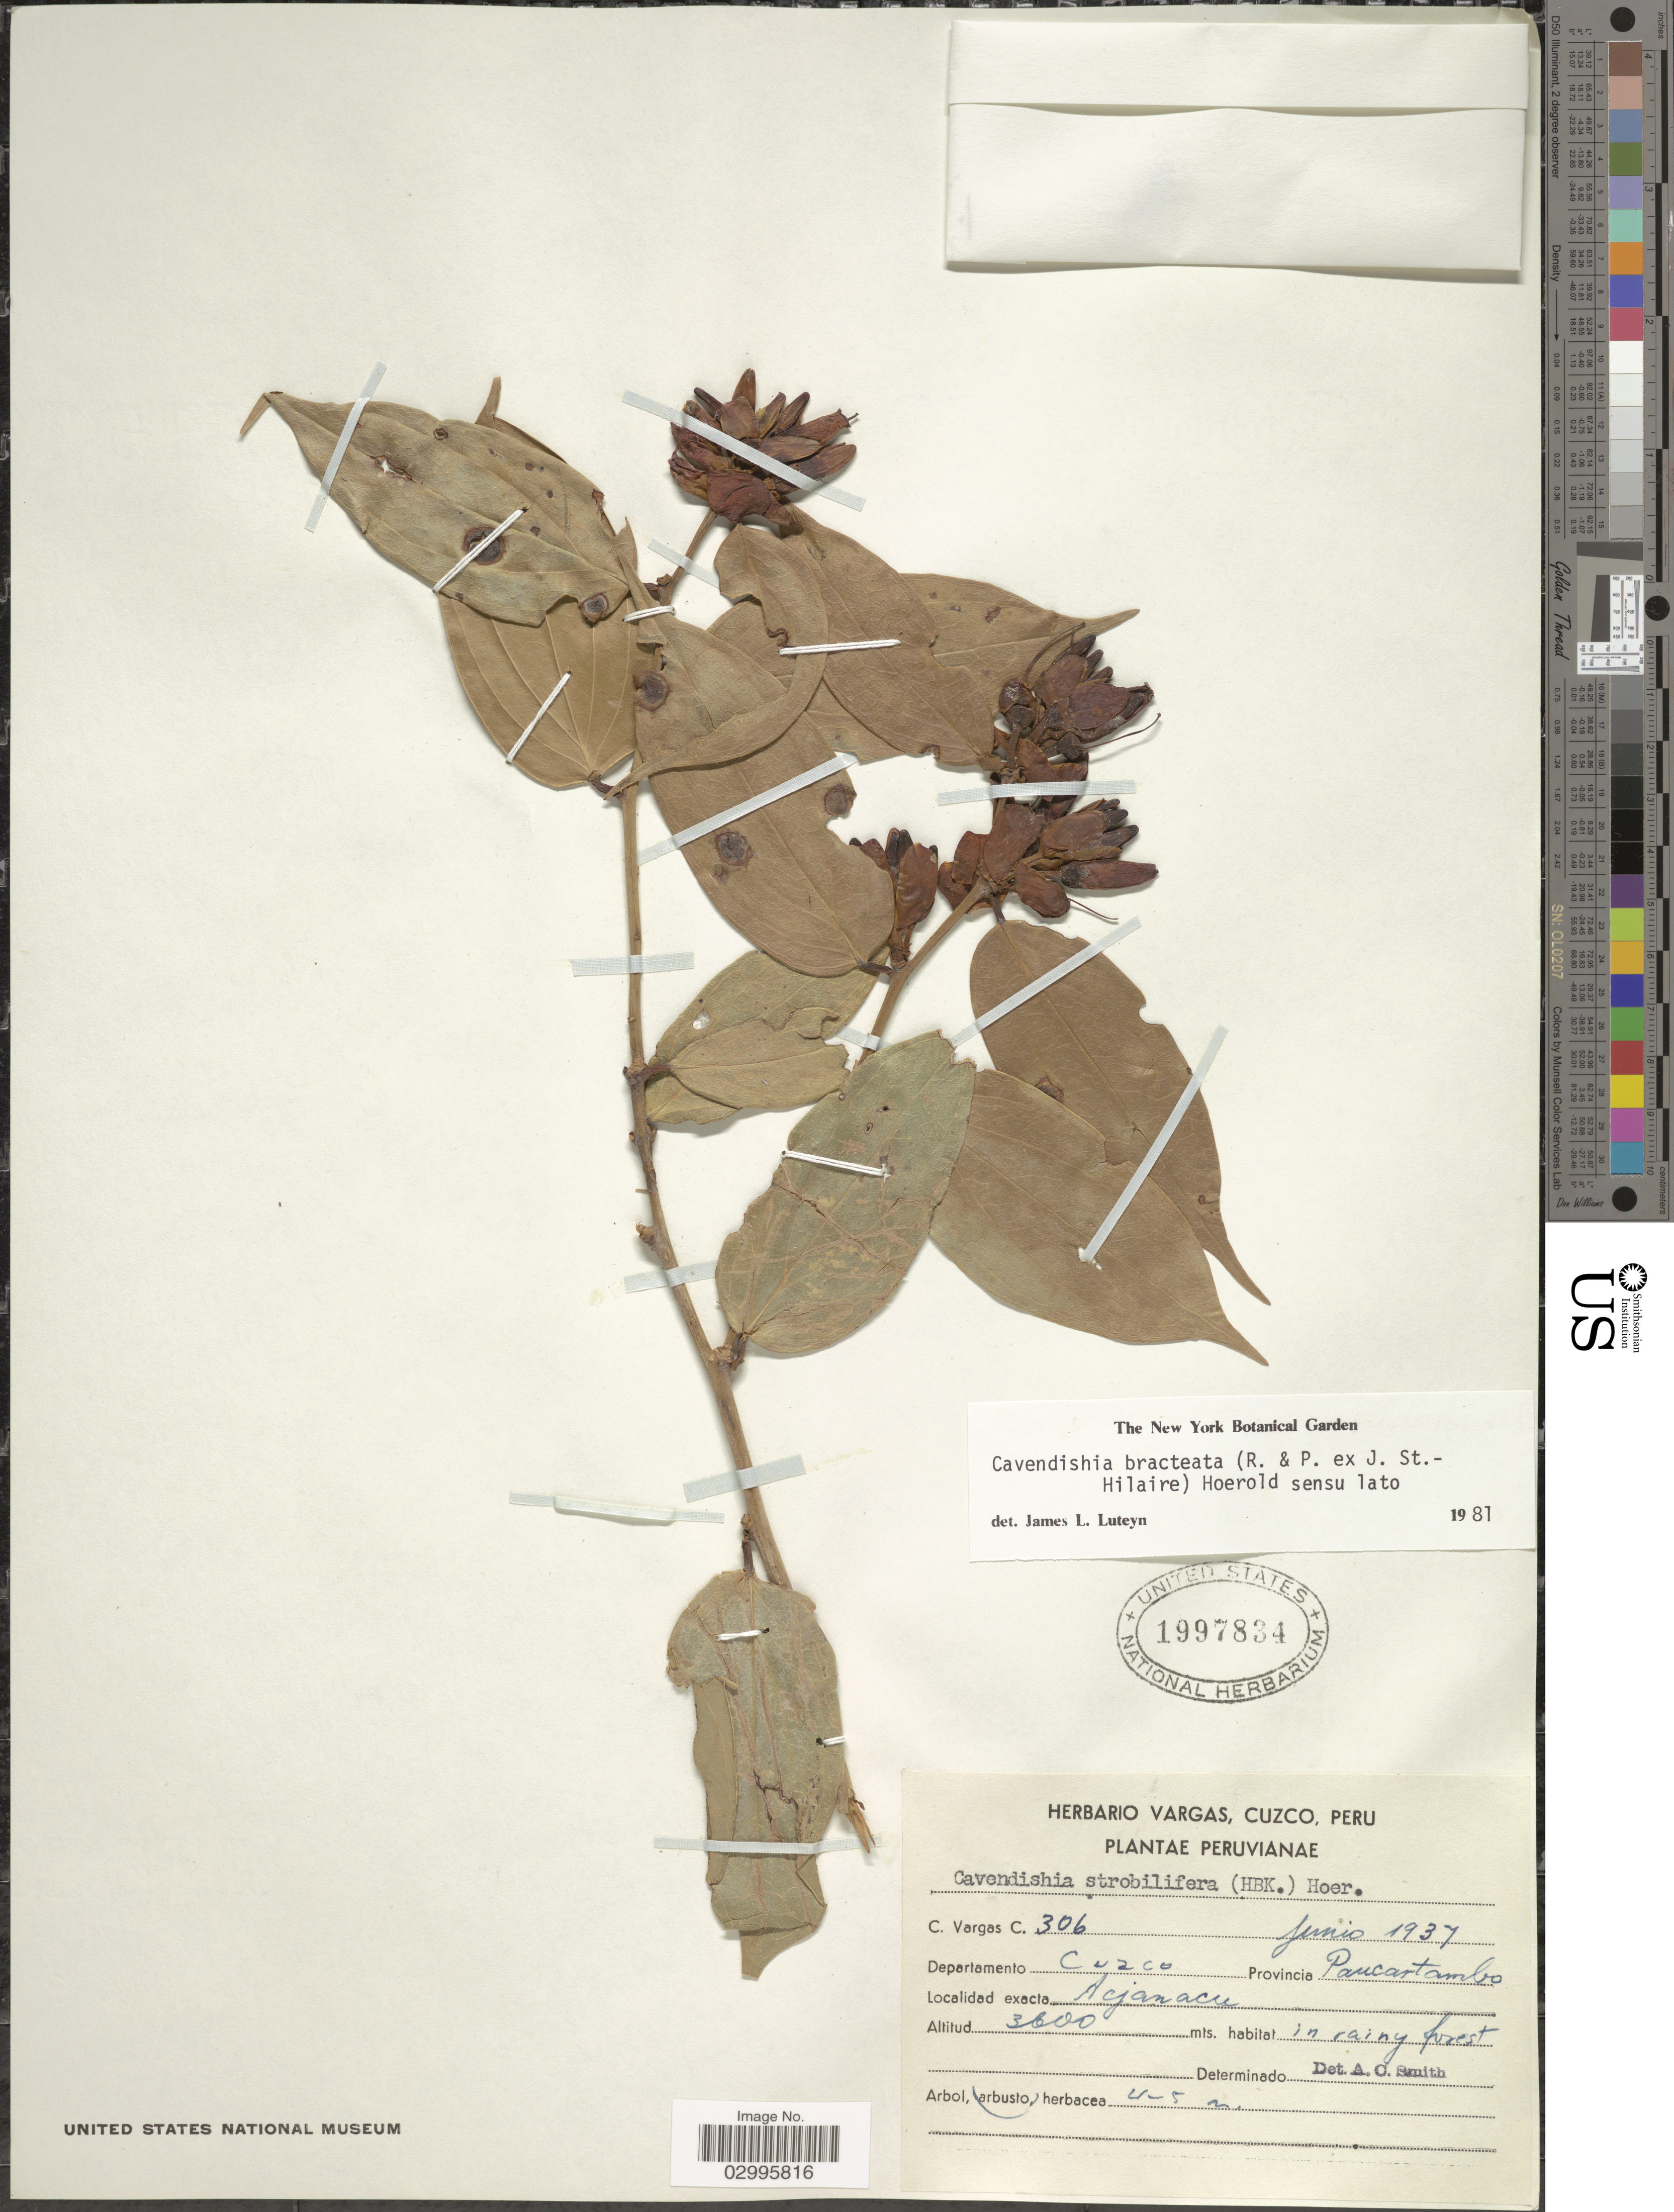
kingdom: Plantae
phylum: Tracheophyta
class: Magnoliopsida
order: Ericales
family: Ericaceae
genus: Cavendishia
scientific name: Cavendishia bracteata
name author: (Ruiz & Pav. ex J. St.-Hil.) Hoerold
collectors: C. Vargas Calderón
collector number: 306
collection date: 1937-06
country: Peru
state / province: Cusco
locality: Departamento Cuzco. Provincia Paucartambo. Acjanacu.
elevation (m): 3600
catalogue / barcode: US 1997834